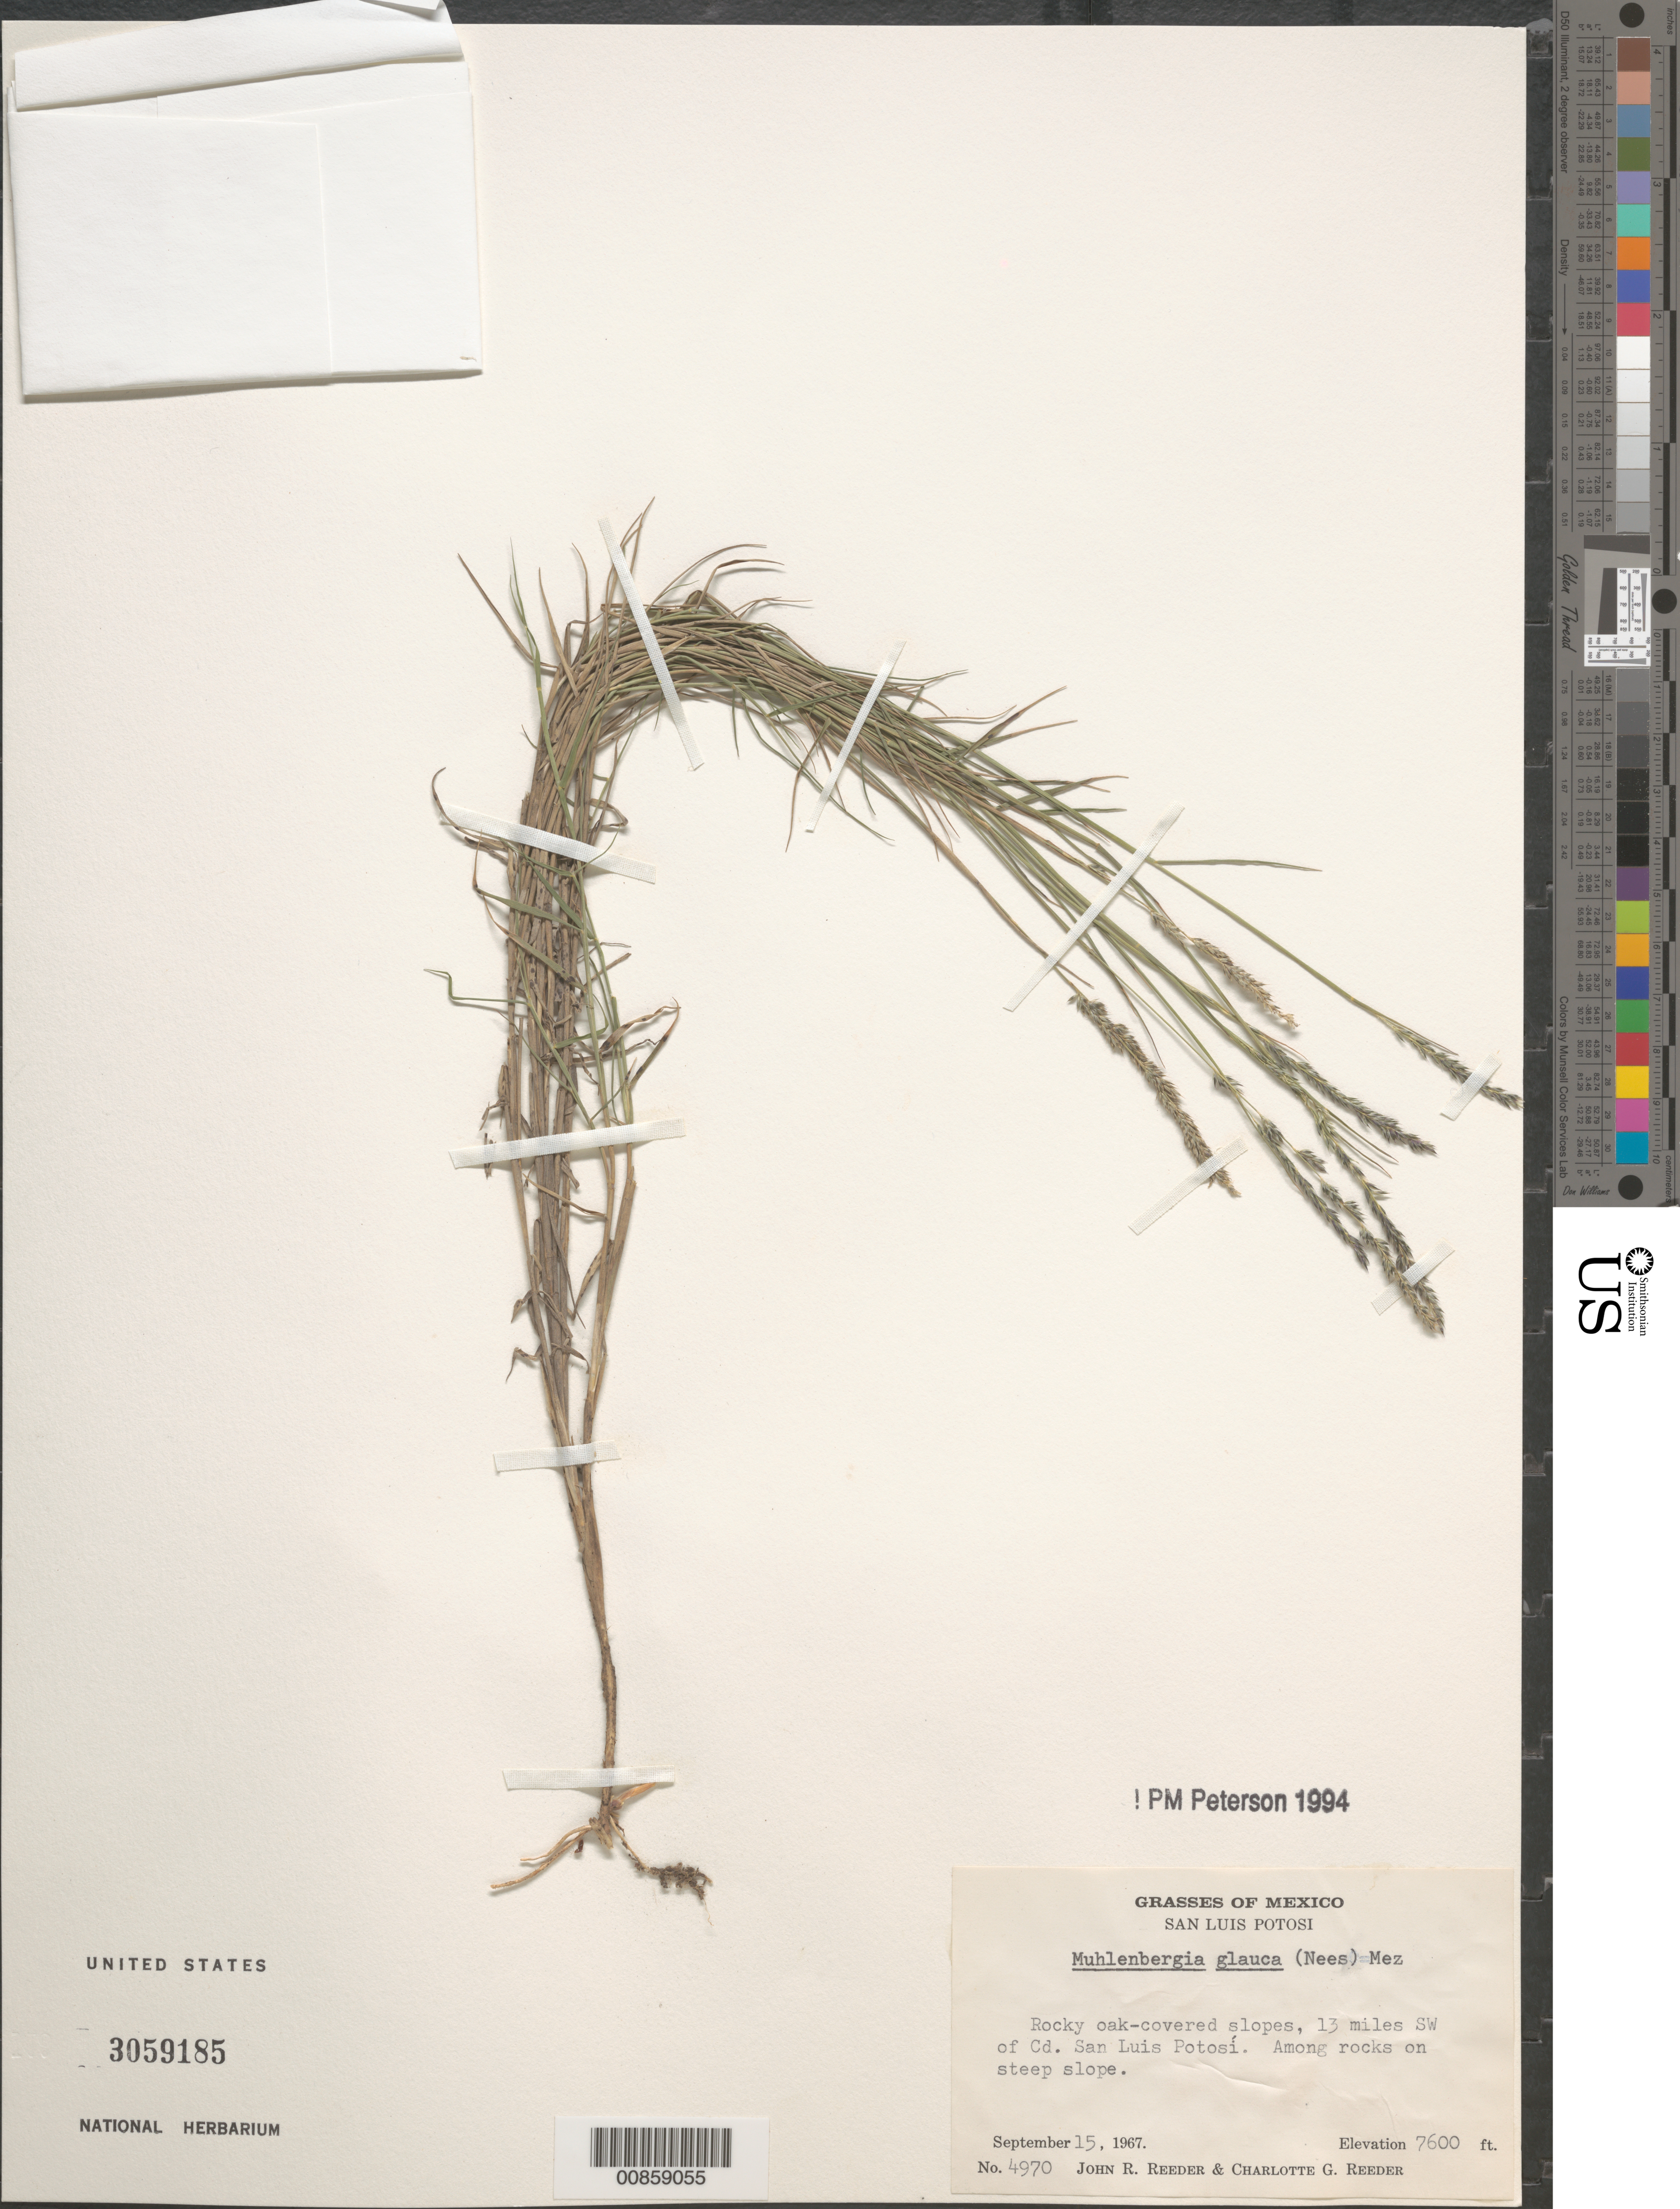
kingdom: Plantae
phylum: Tracheophyta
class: Liliopsida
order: Poales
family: Poaceae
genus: Muhlenbergia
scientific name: Muhlenbergia sp.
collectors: J. R. Reeder & C. G. Reeder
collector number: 4970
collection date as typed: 15 Sep 1967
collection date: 1967-09-15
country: Mexico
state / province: San Luis Potosí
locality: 13 mi SW of S.L.P.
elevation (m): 2316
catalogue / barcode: US 3059185